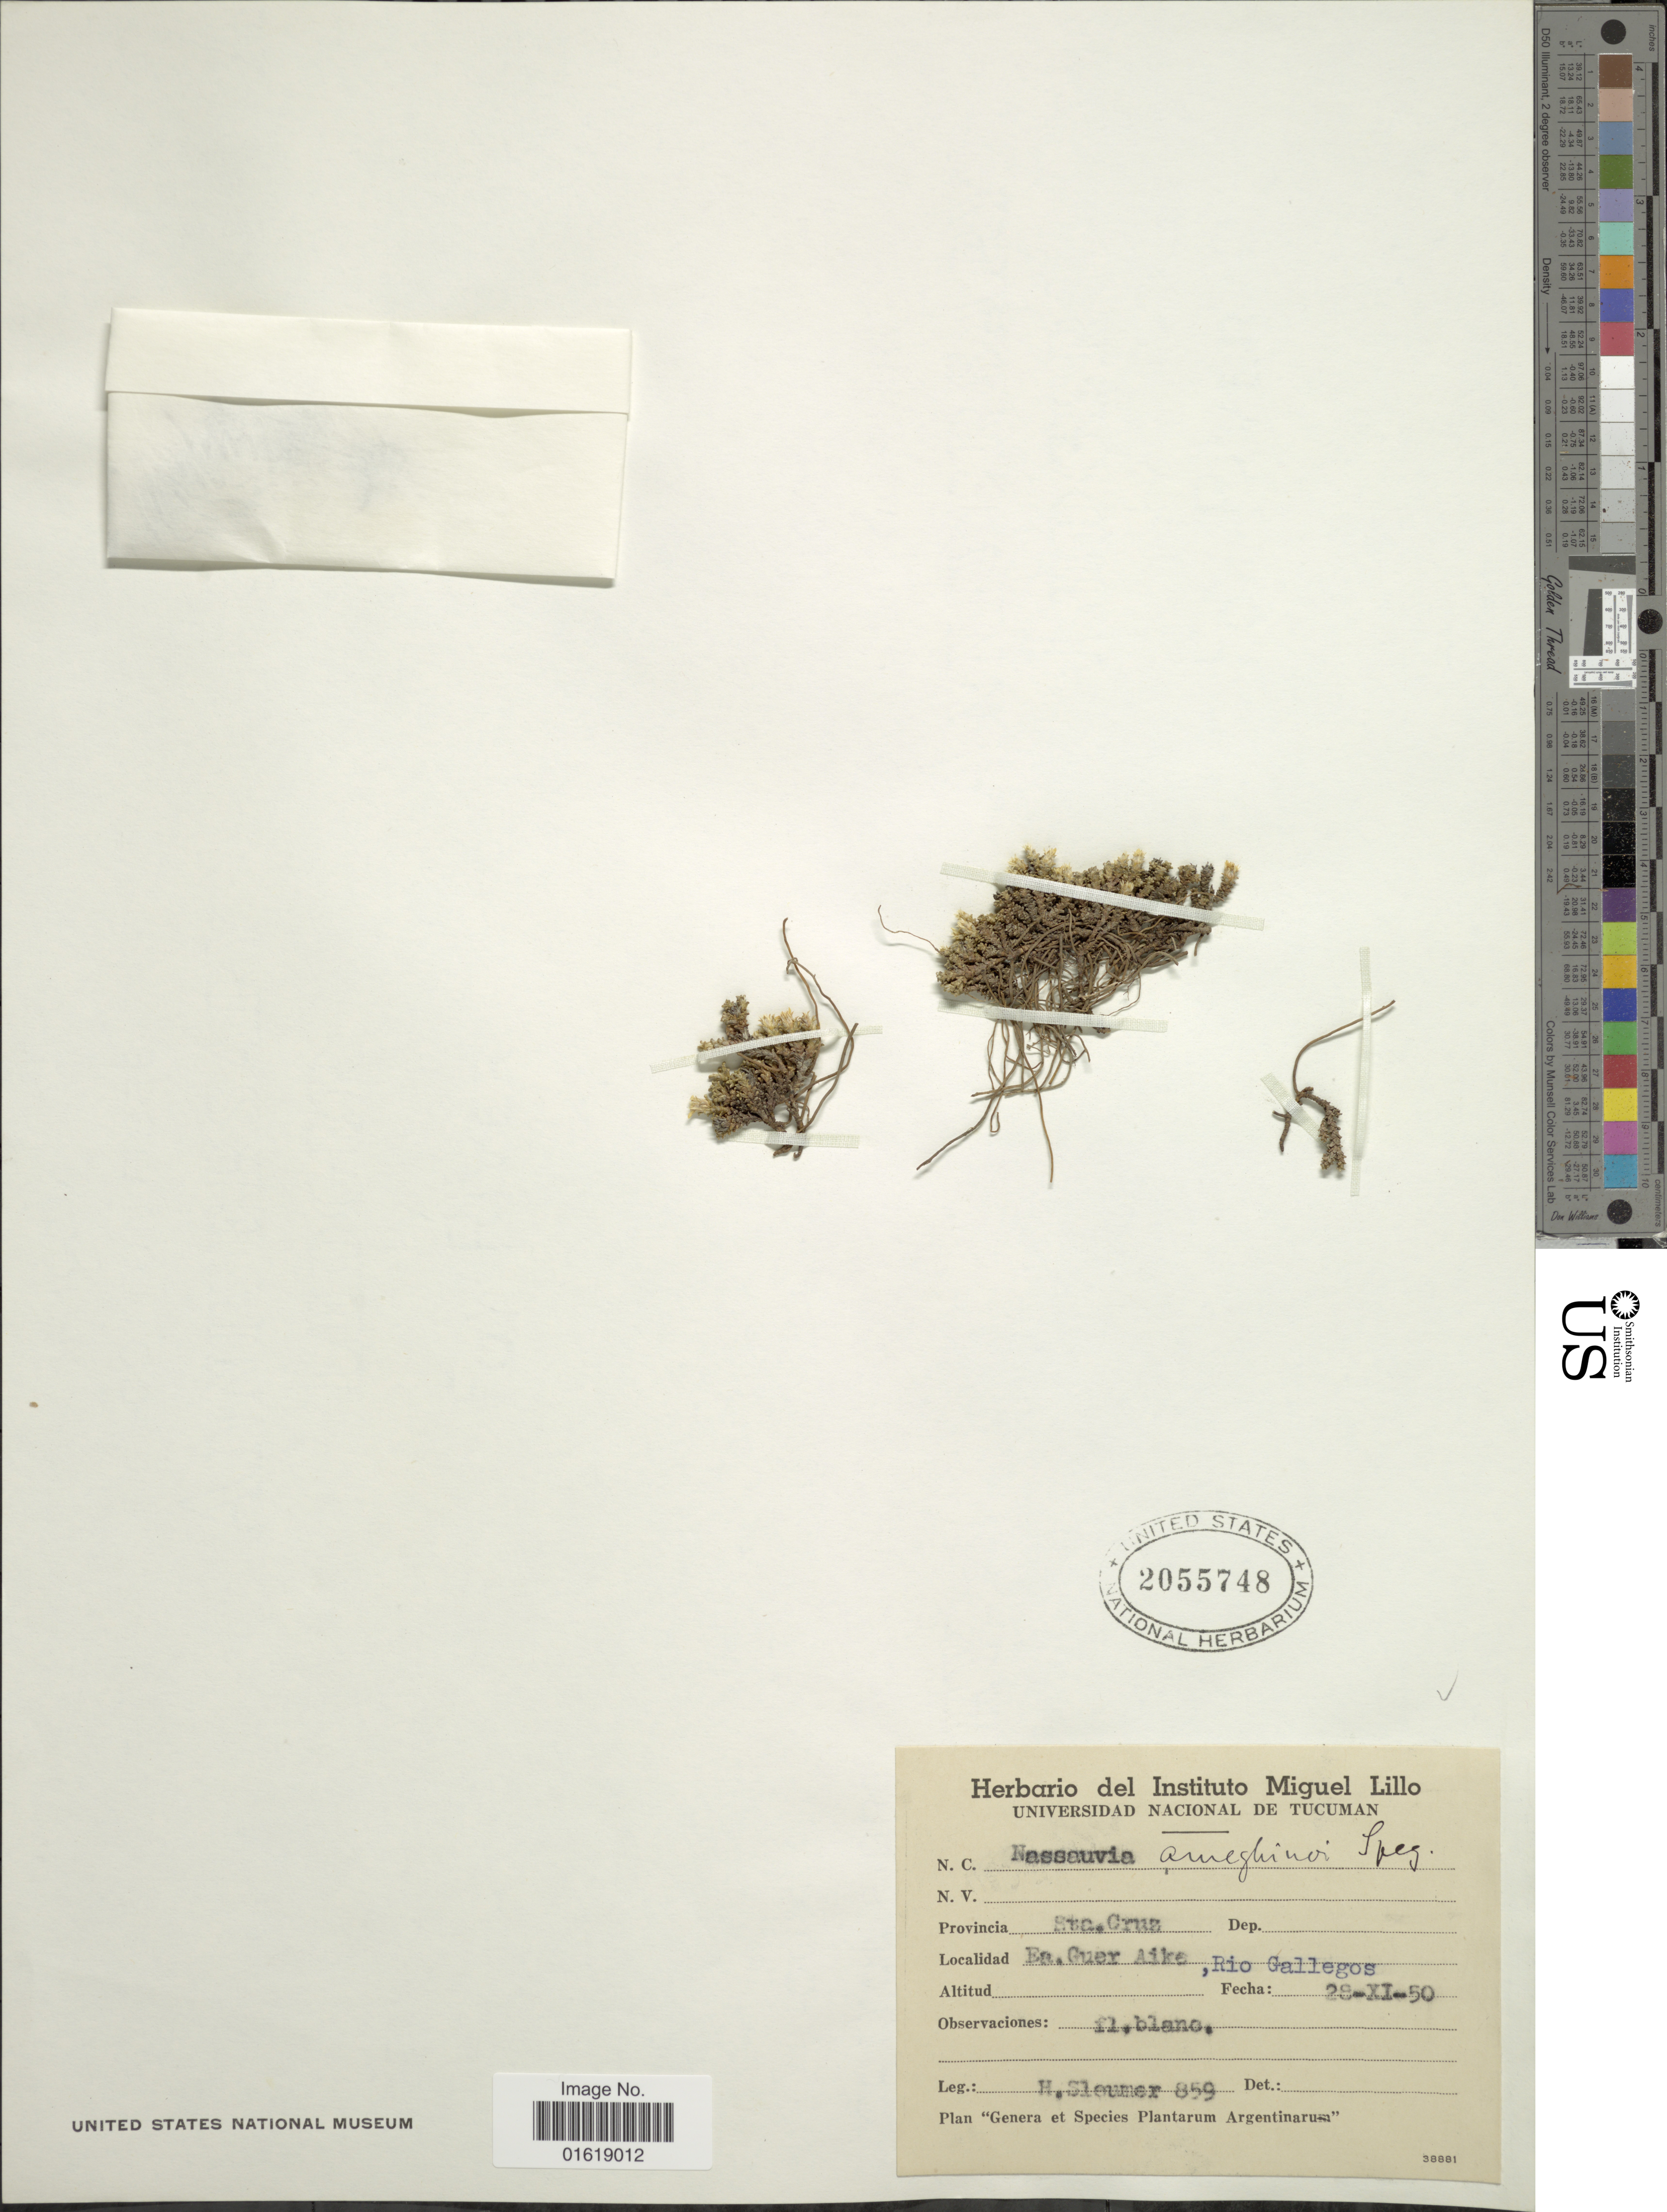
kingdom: Plantae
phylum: Tracheophyta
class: Magnoliopsida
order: Asterales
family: Asteraceae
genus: Nassauvia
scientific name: Nassauvia ameghinoi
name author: Speg.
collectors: H. O. Sleumer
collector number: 859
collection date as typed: Transcribed d/m/y: 28/11/50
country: Argentina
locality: Provincia Sta. Cruz. Ea. Guer Aike, Rio Gallegos.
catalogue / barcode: US 2055748